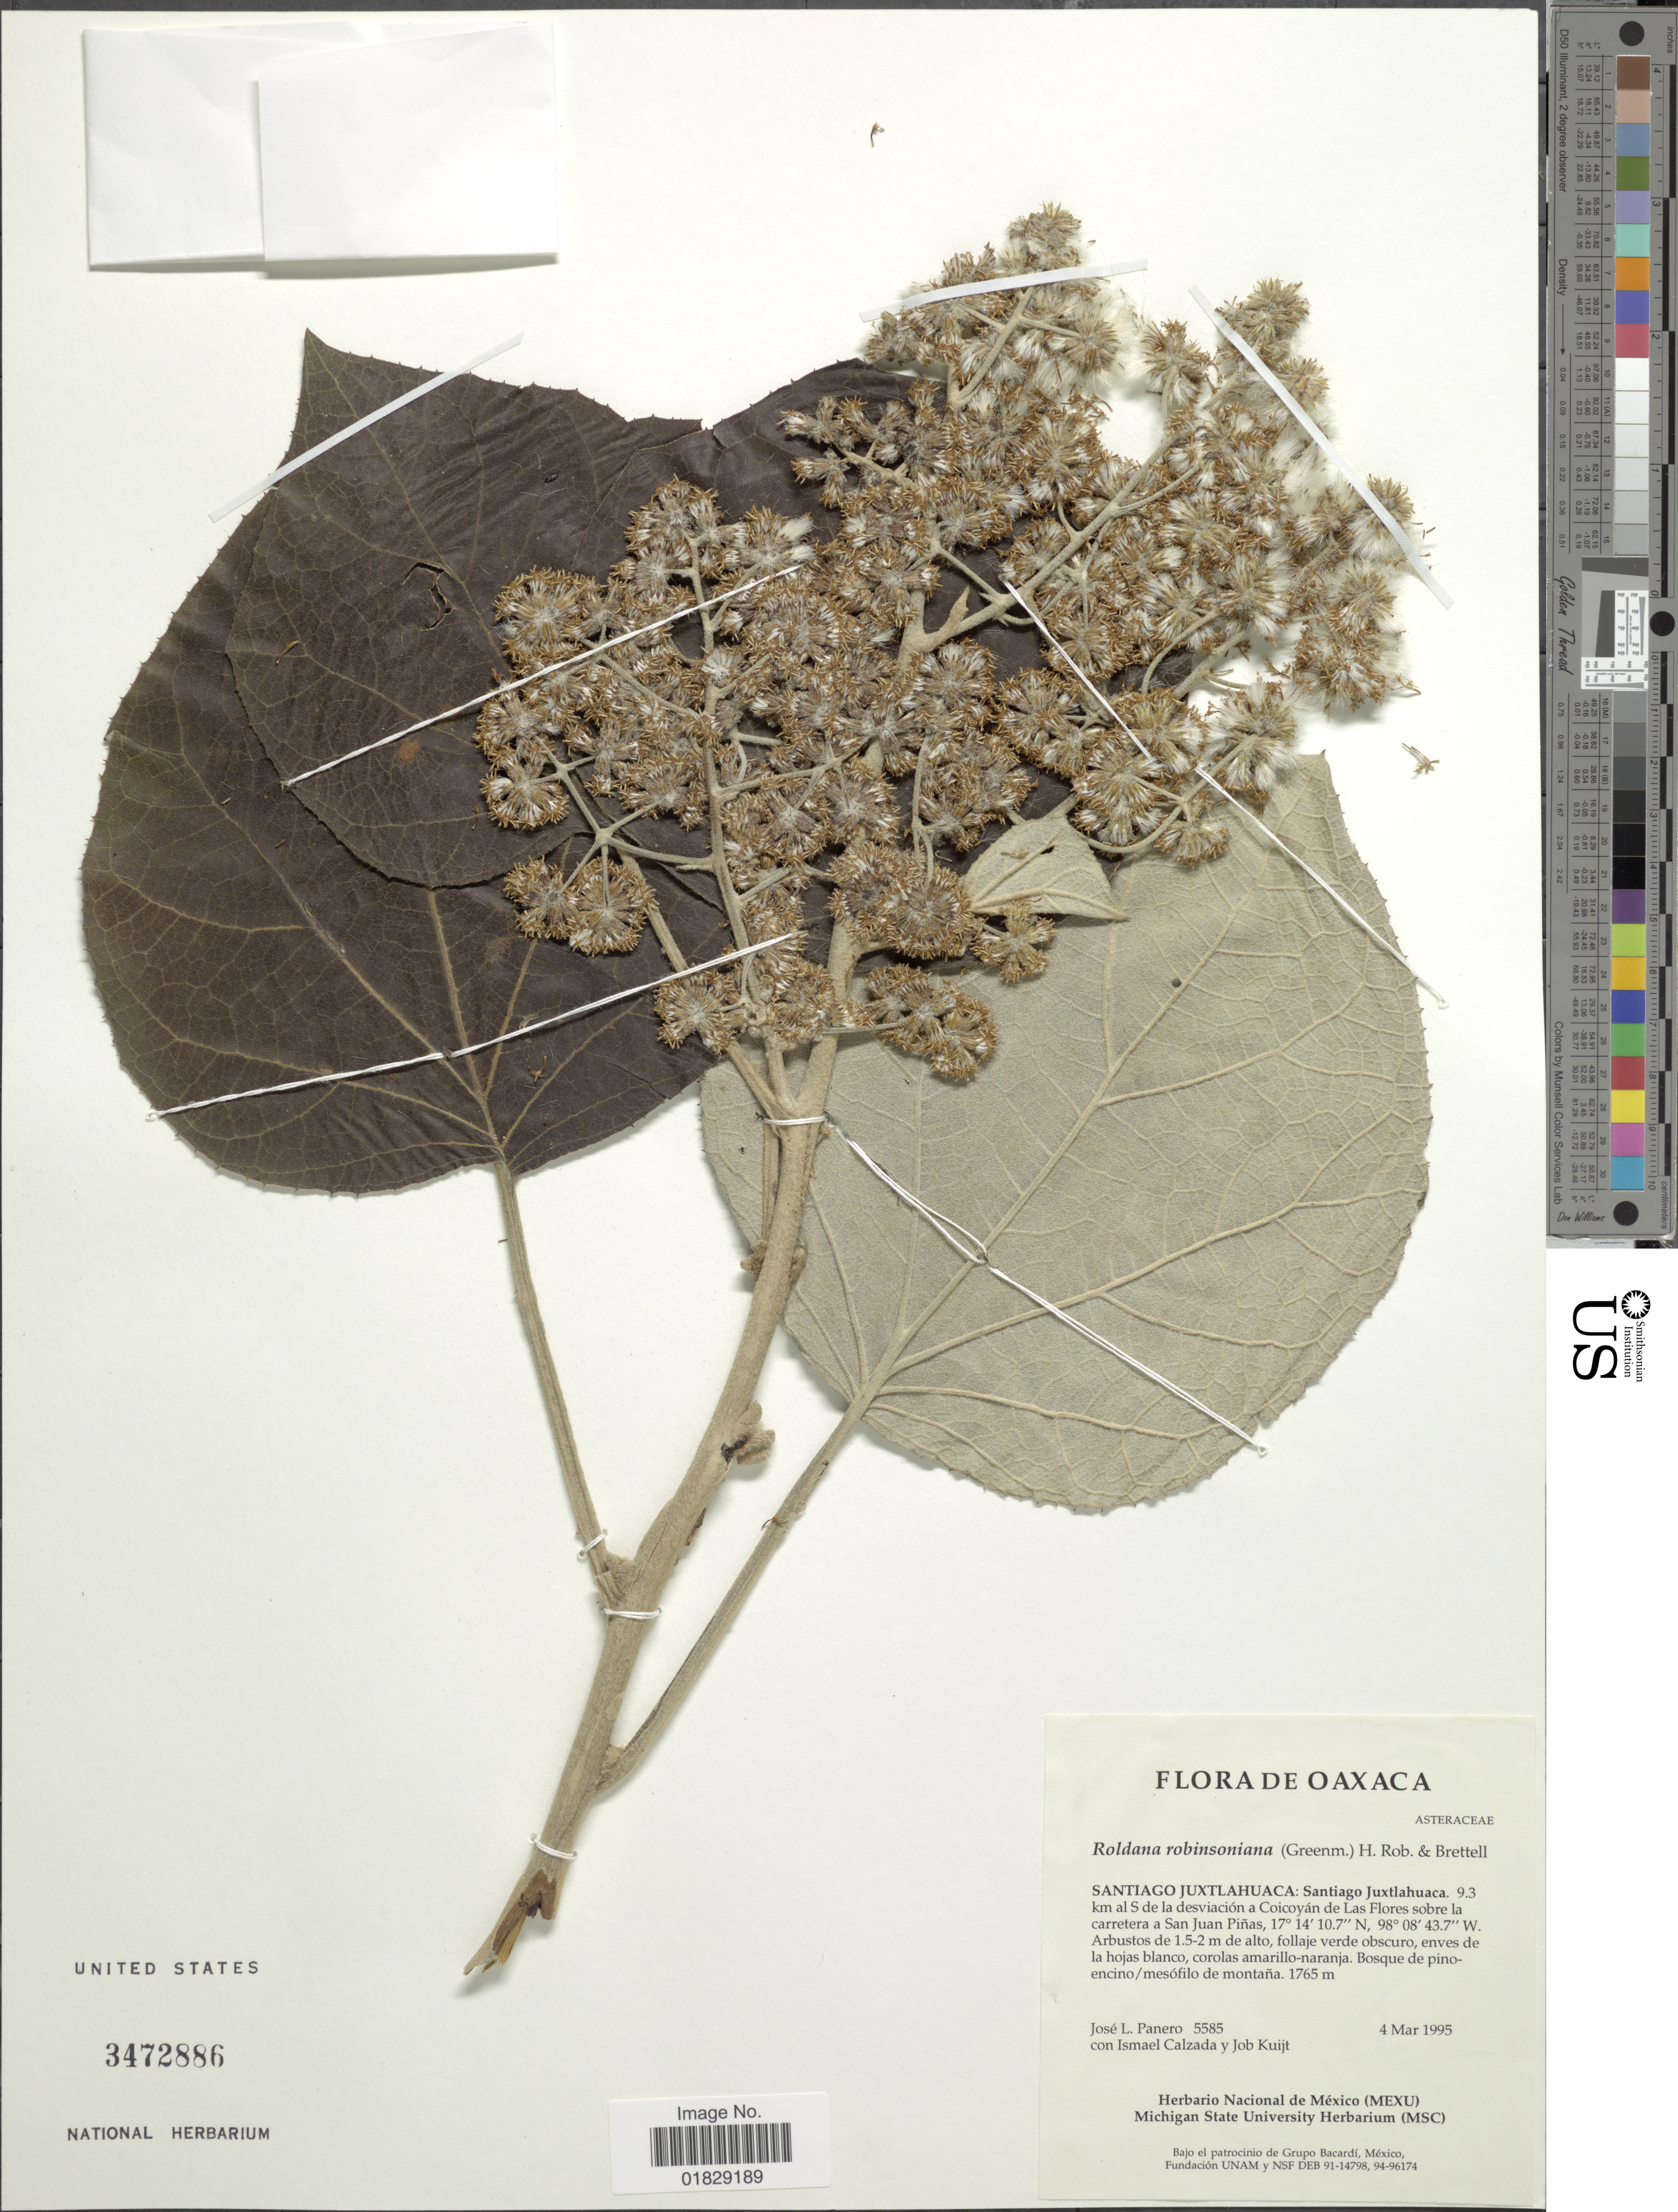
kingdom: Plantae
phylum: Tracheophyta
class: Magnoliopsida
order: Asterales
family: Asteraceae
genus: Roldana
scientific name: Roldana robinsoniana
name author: (Greenm.) H. Rob. & Brettell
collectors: J. L. Panero, I. Calzada & J. Kuijt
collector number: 5585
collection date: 1995-03-04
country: Mexico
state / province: Oaxaca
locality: Santiago Juxtlahuaca: Santiago Juxtlahuaca. 9.3 km al S de la desviación a Coicoyán de Las Flores sobre la carretera a San Juan Piñas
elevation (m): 1765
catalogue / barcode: US 3472886